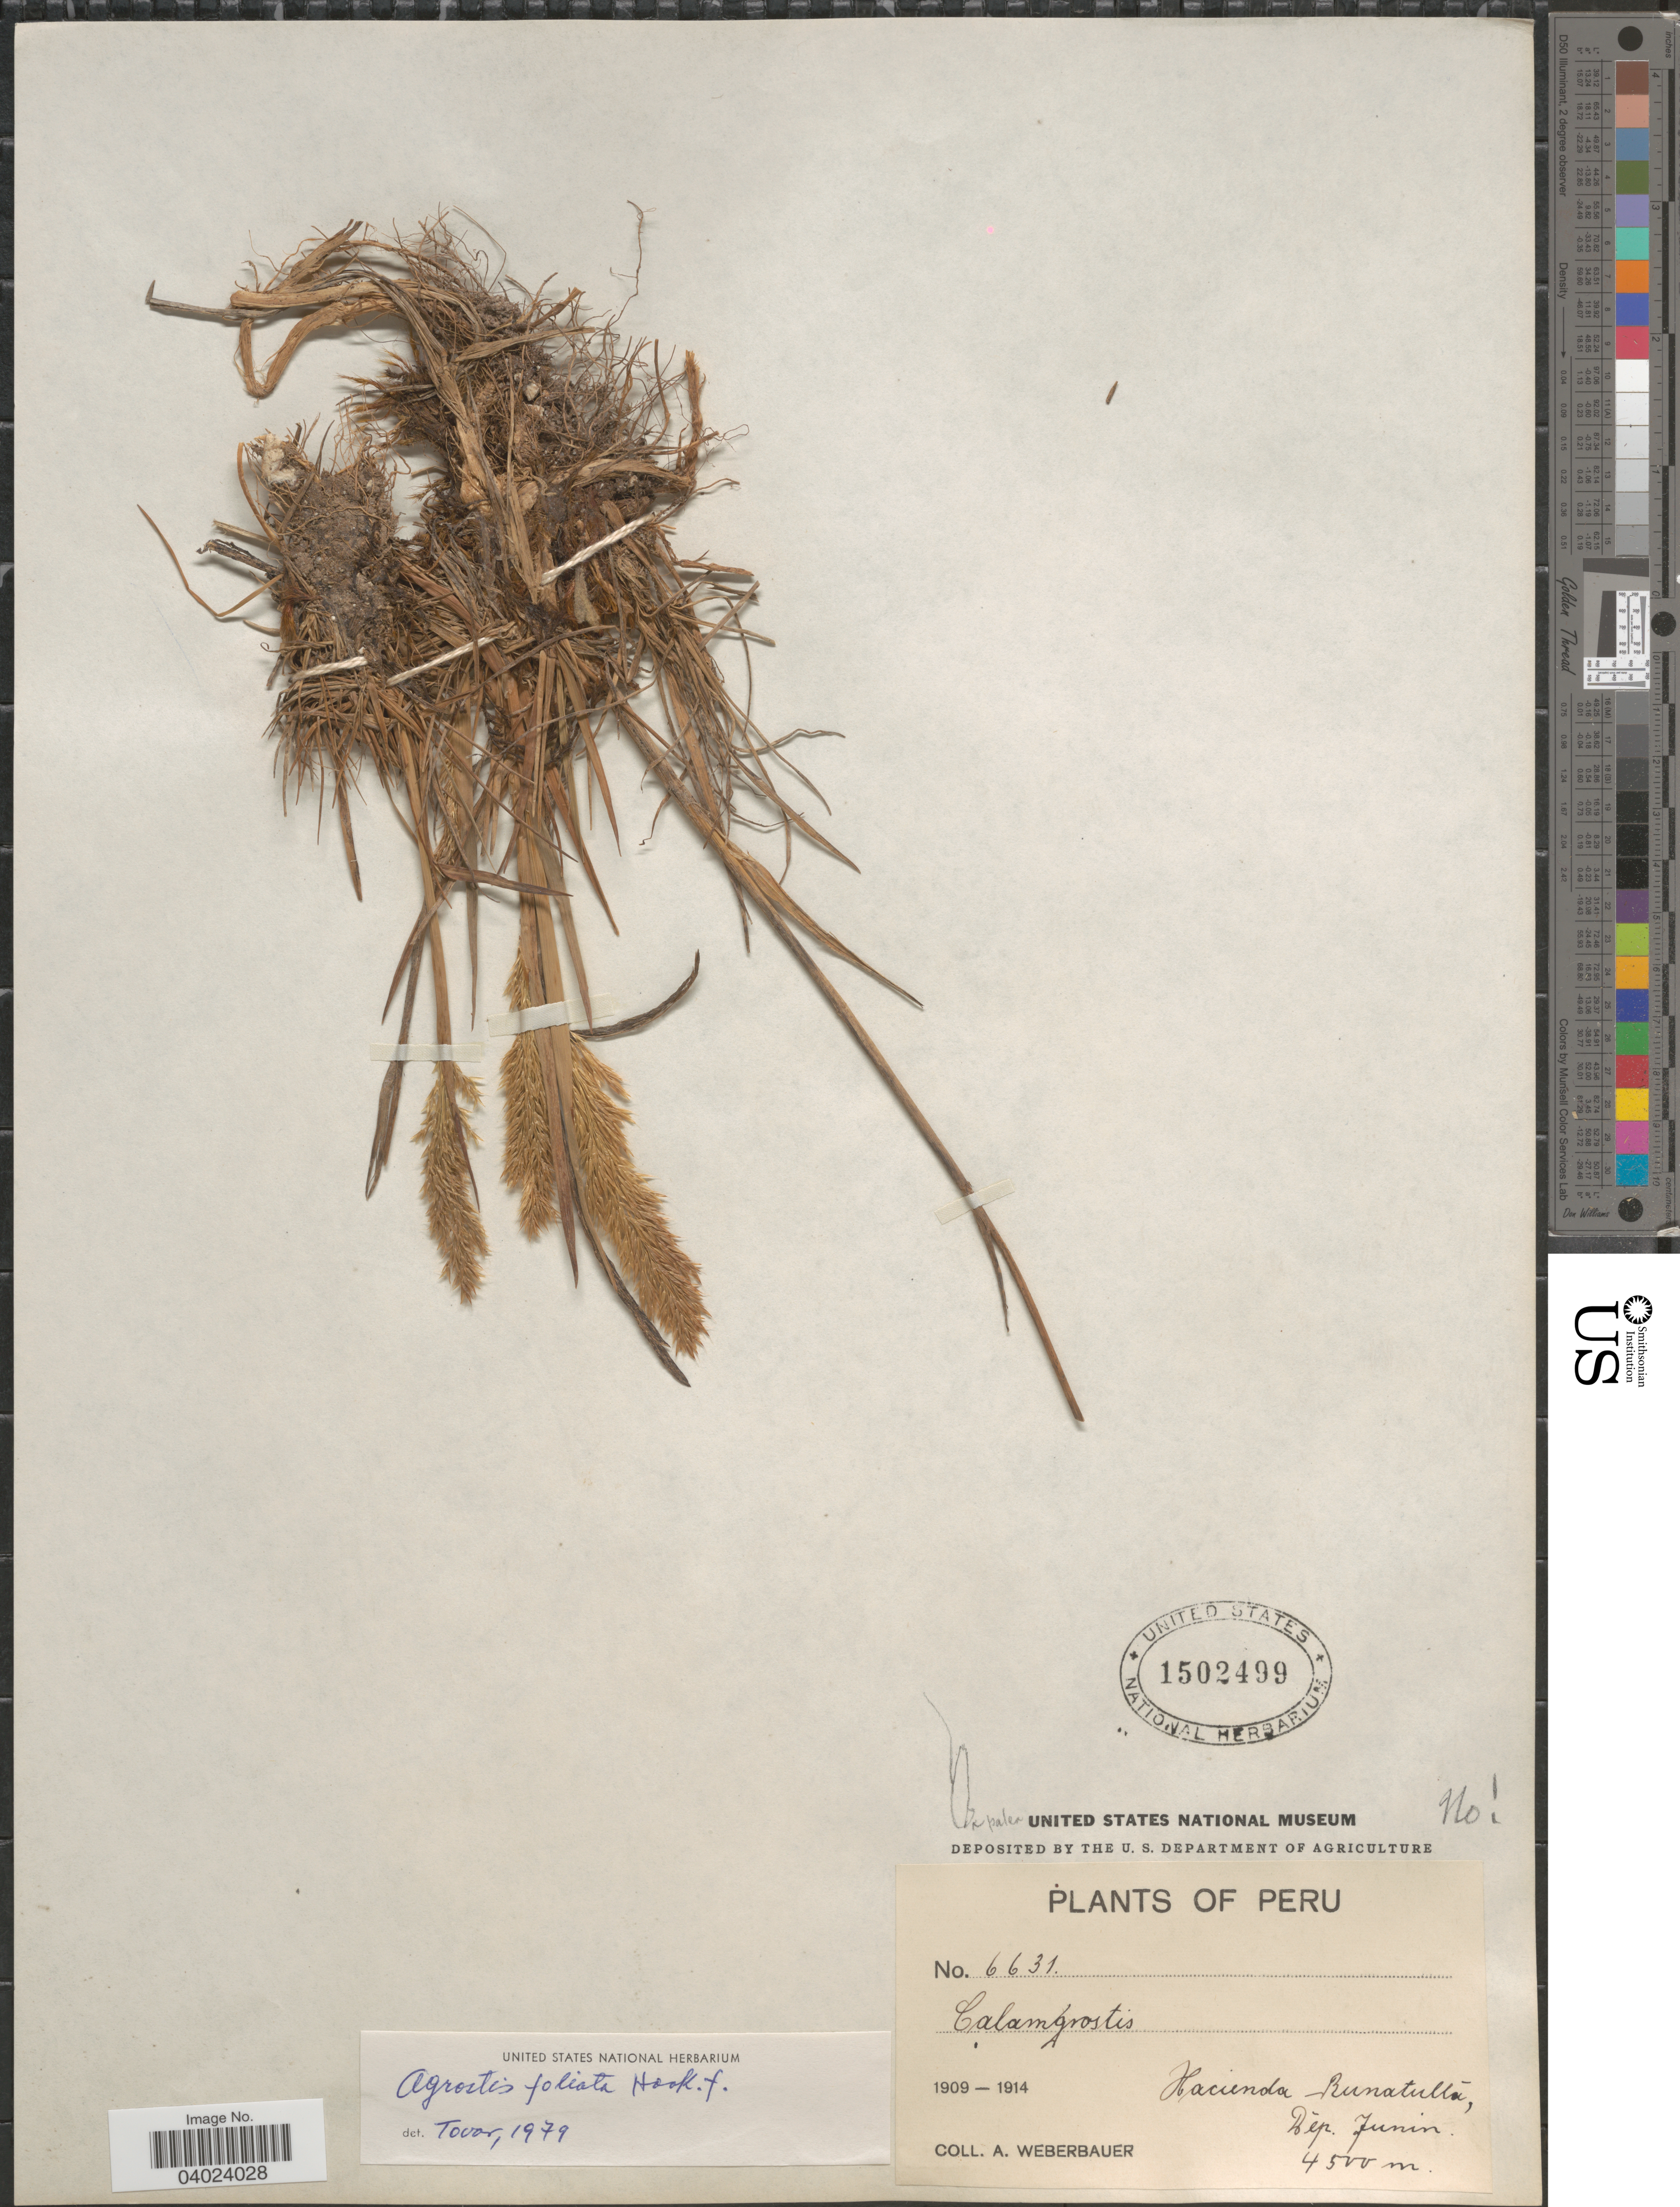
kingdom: Plantae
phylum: Tracheophyta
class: Liliopsida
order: Poales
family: Poaceae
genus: Agrostis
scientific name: Agrostis foliata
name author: Hook. f.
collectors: A. Weberbauer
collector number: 6631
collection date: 1909/1914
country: Peru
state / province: Junín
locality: Hacienda Runatullá, Dép. Junin.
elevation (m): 4500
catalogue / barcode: US 1502499